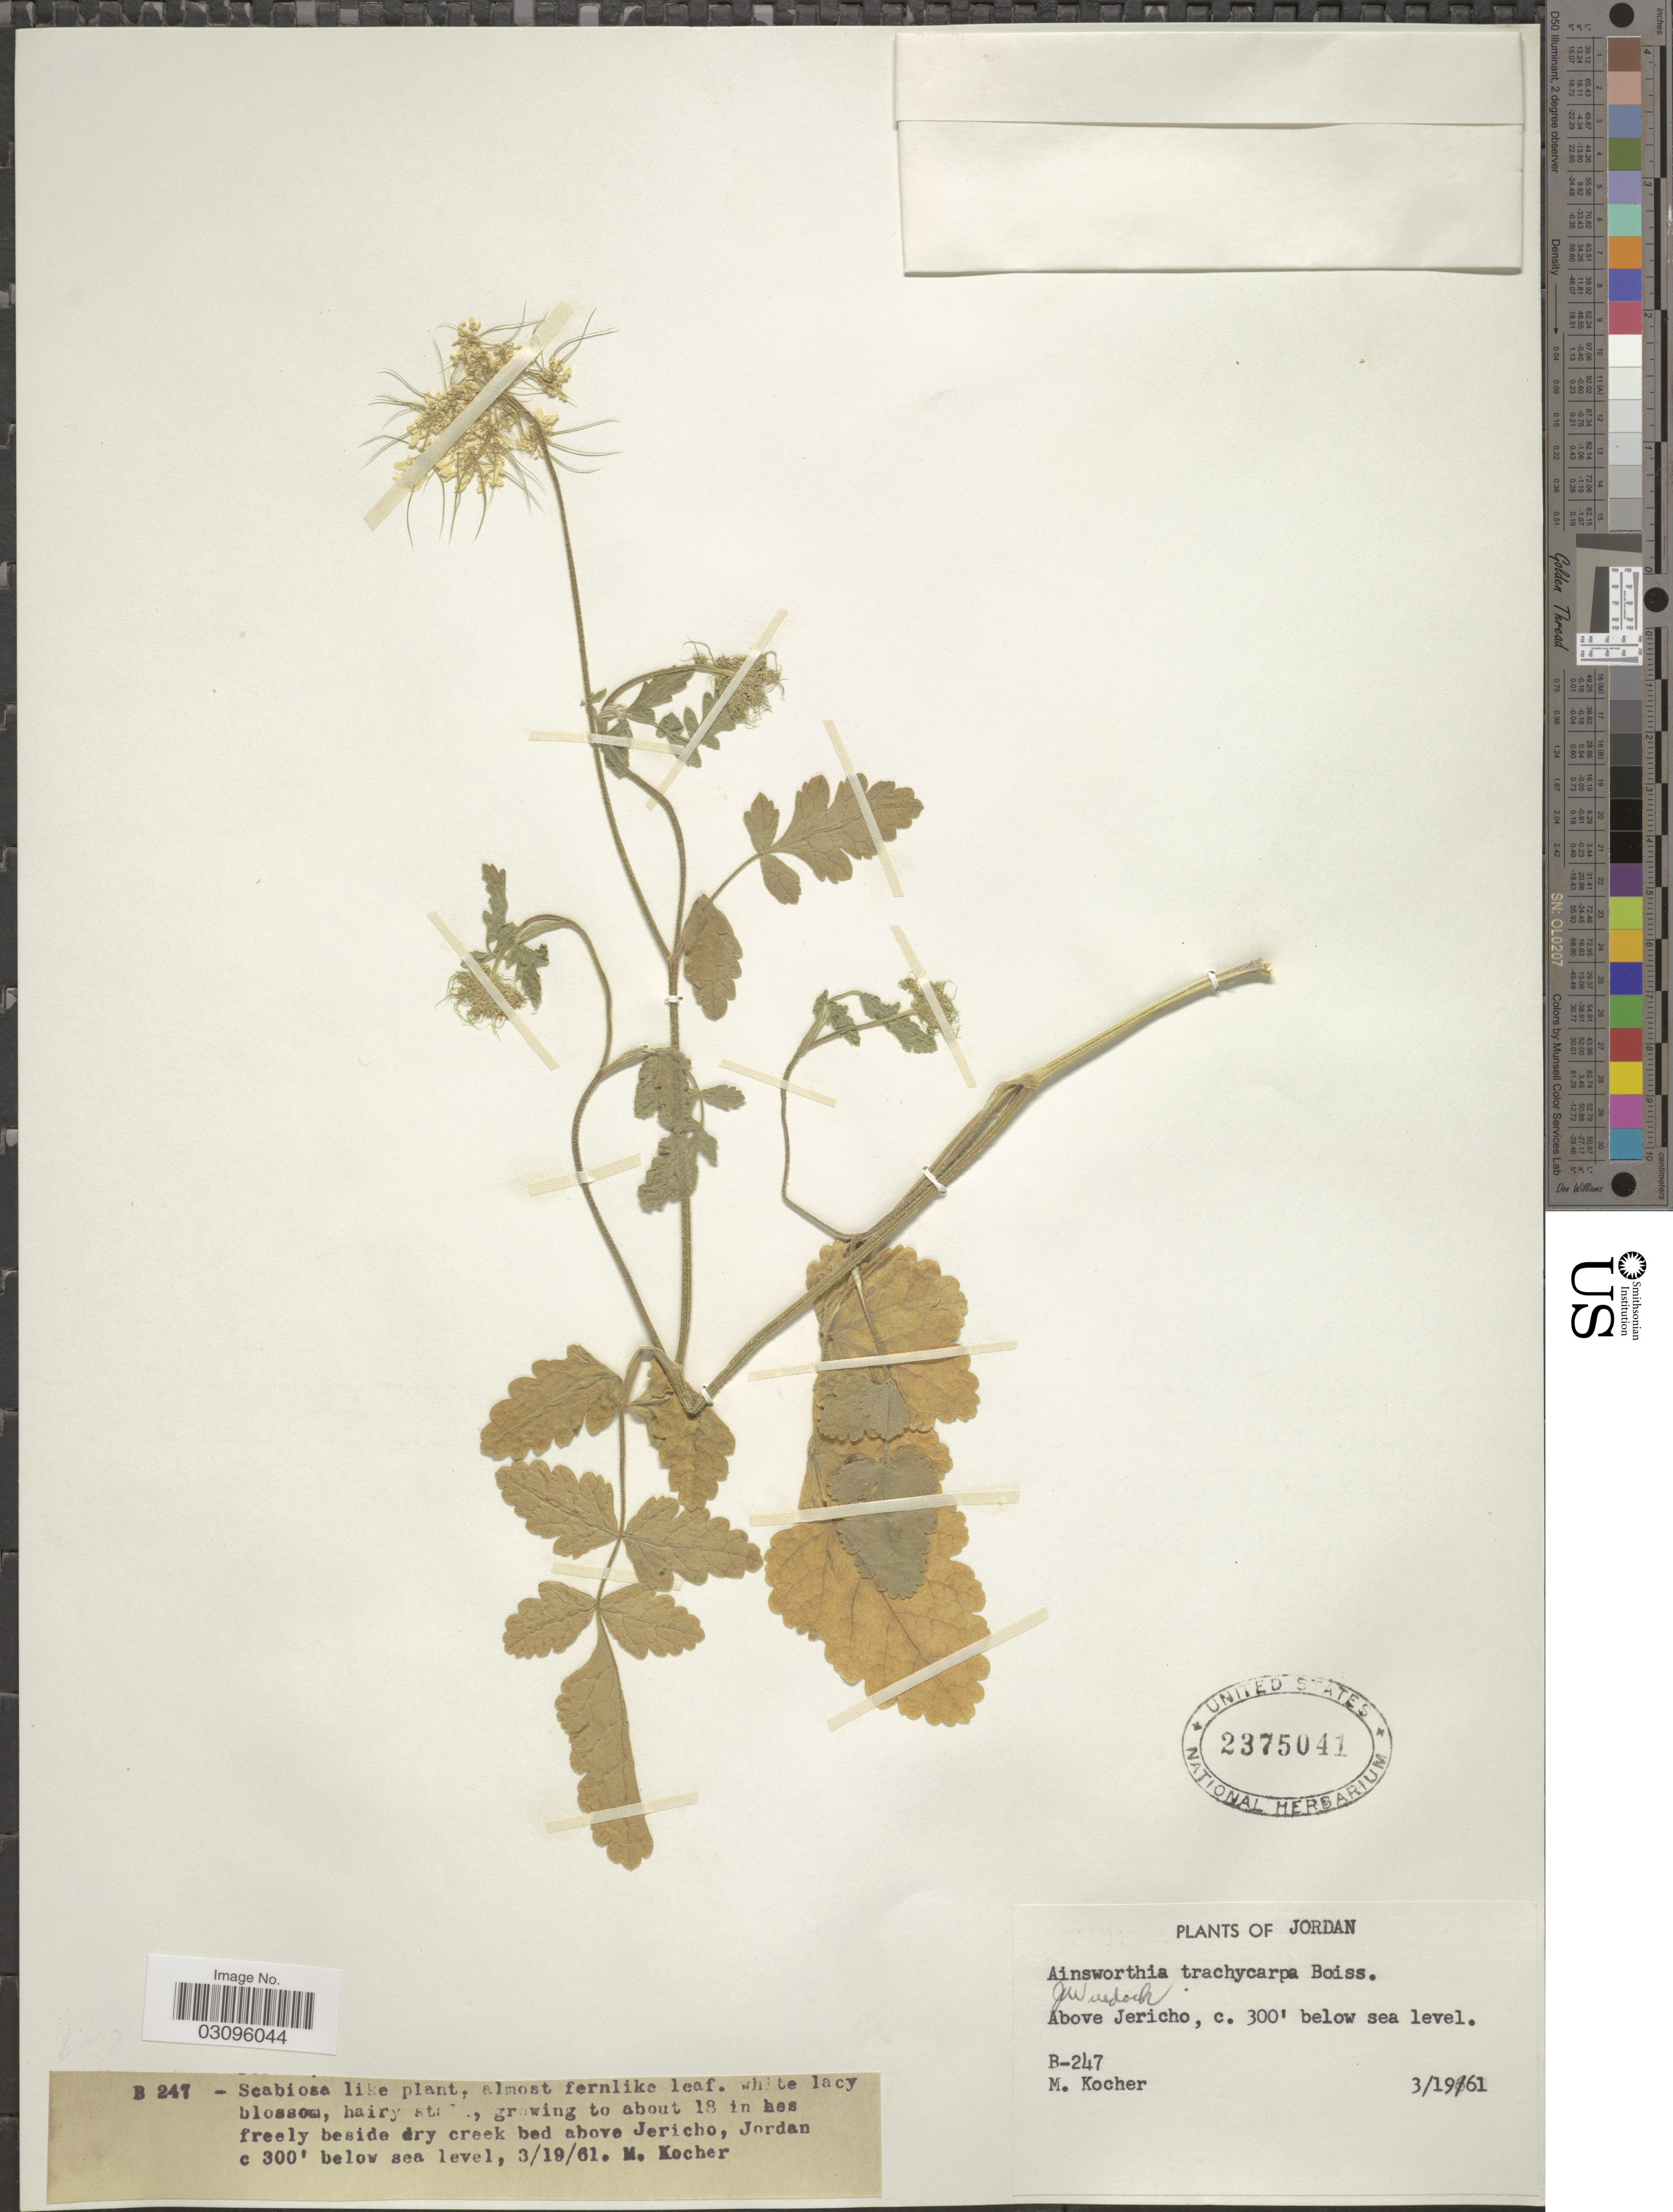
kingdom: Plantae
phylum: Tracheophyta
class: Magnoliopsida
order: Apiales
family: Apiaceae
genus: Tordylium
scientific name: Tordylium trachycarpum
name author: (Boiss.) Al-Eisawi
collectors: M. Kocher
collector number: B-247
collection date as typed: Transcribed d/m/y: 19/3/61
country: Jordan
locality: Above Jericho.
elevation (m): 91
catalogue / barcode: US 2375041